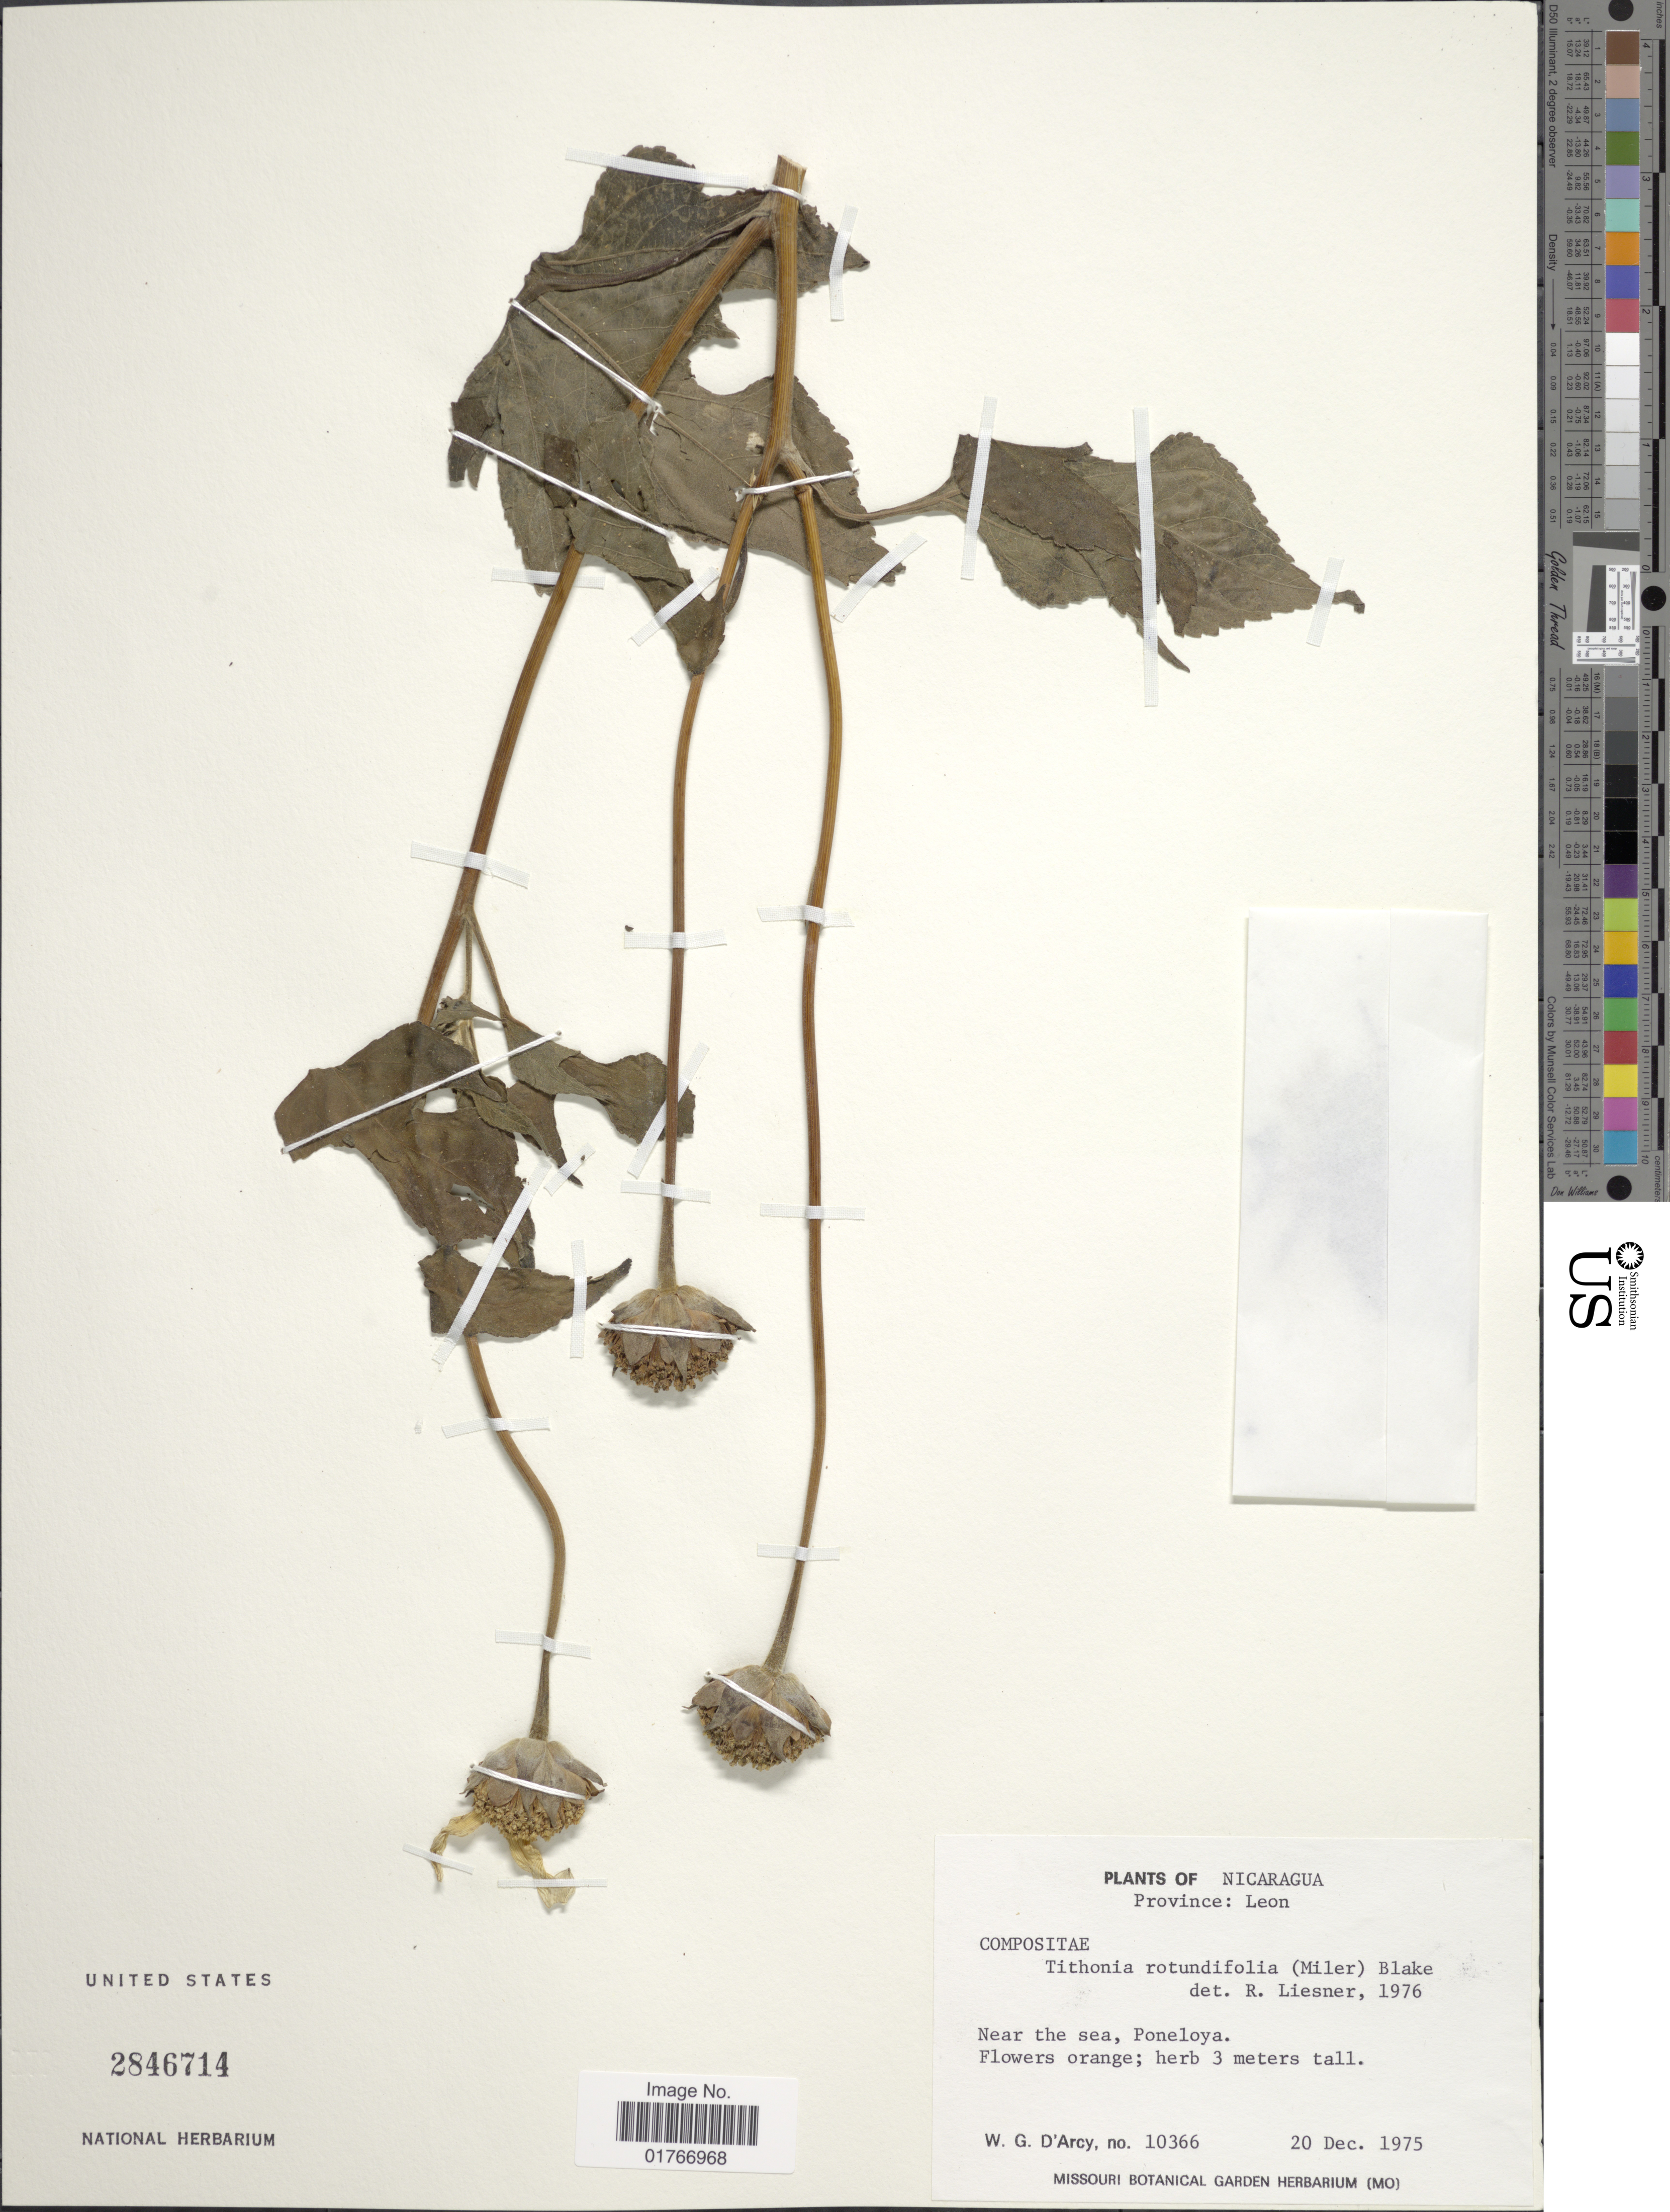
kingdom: Plantae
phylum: Tracheophyta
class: Magnoliopsida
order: Asterales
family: Asteraceae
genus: Tithonia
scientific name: Tithonia rotundifolia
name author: (Mill.) S.F. Blake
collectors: W. G. D'Arcy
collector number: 10366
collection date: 1975-12-20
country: Nicaragua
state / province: Leon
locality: Near the sea, Poneloya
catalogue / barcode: US 2846714